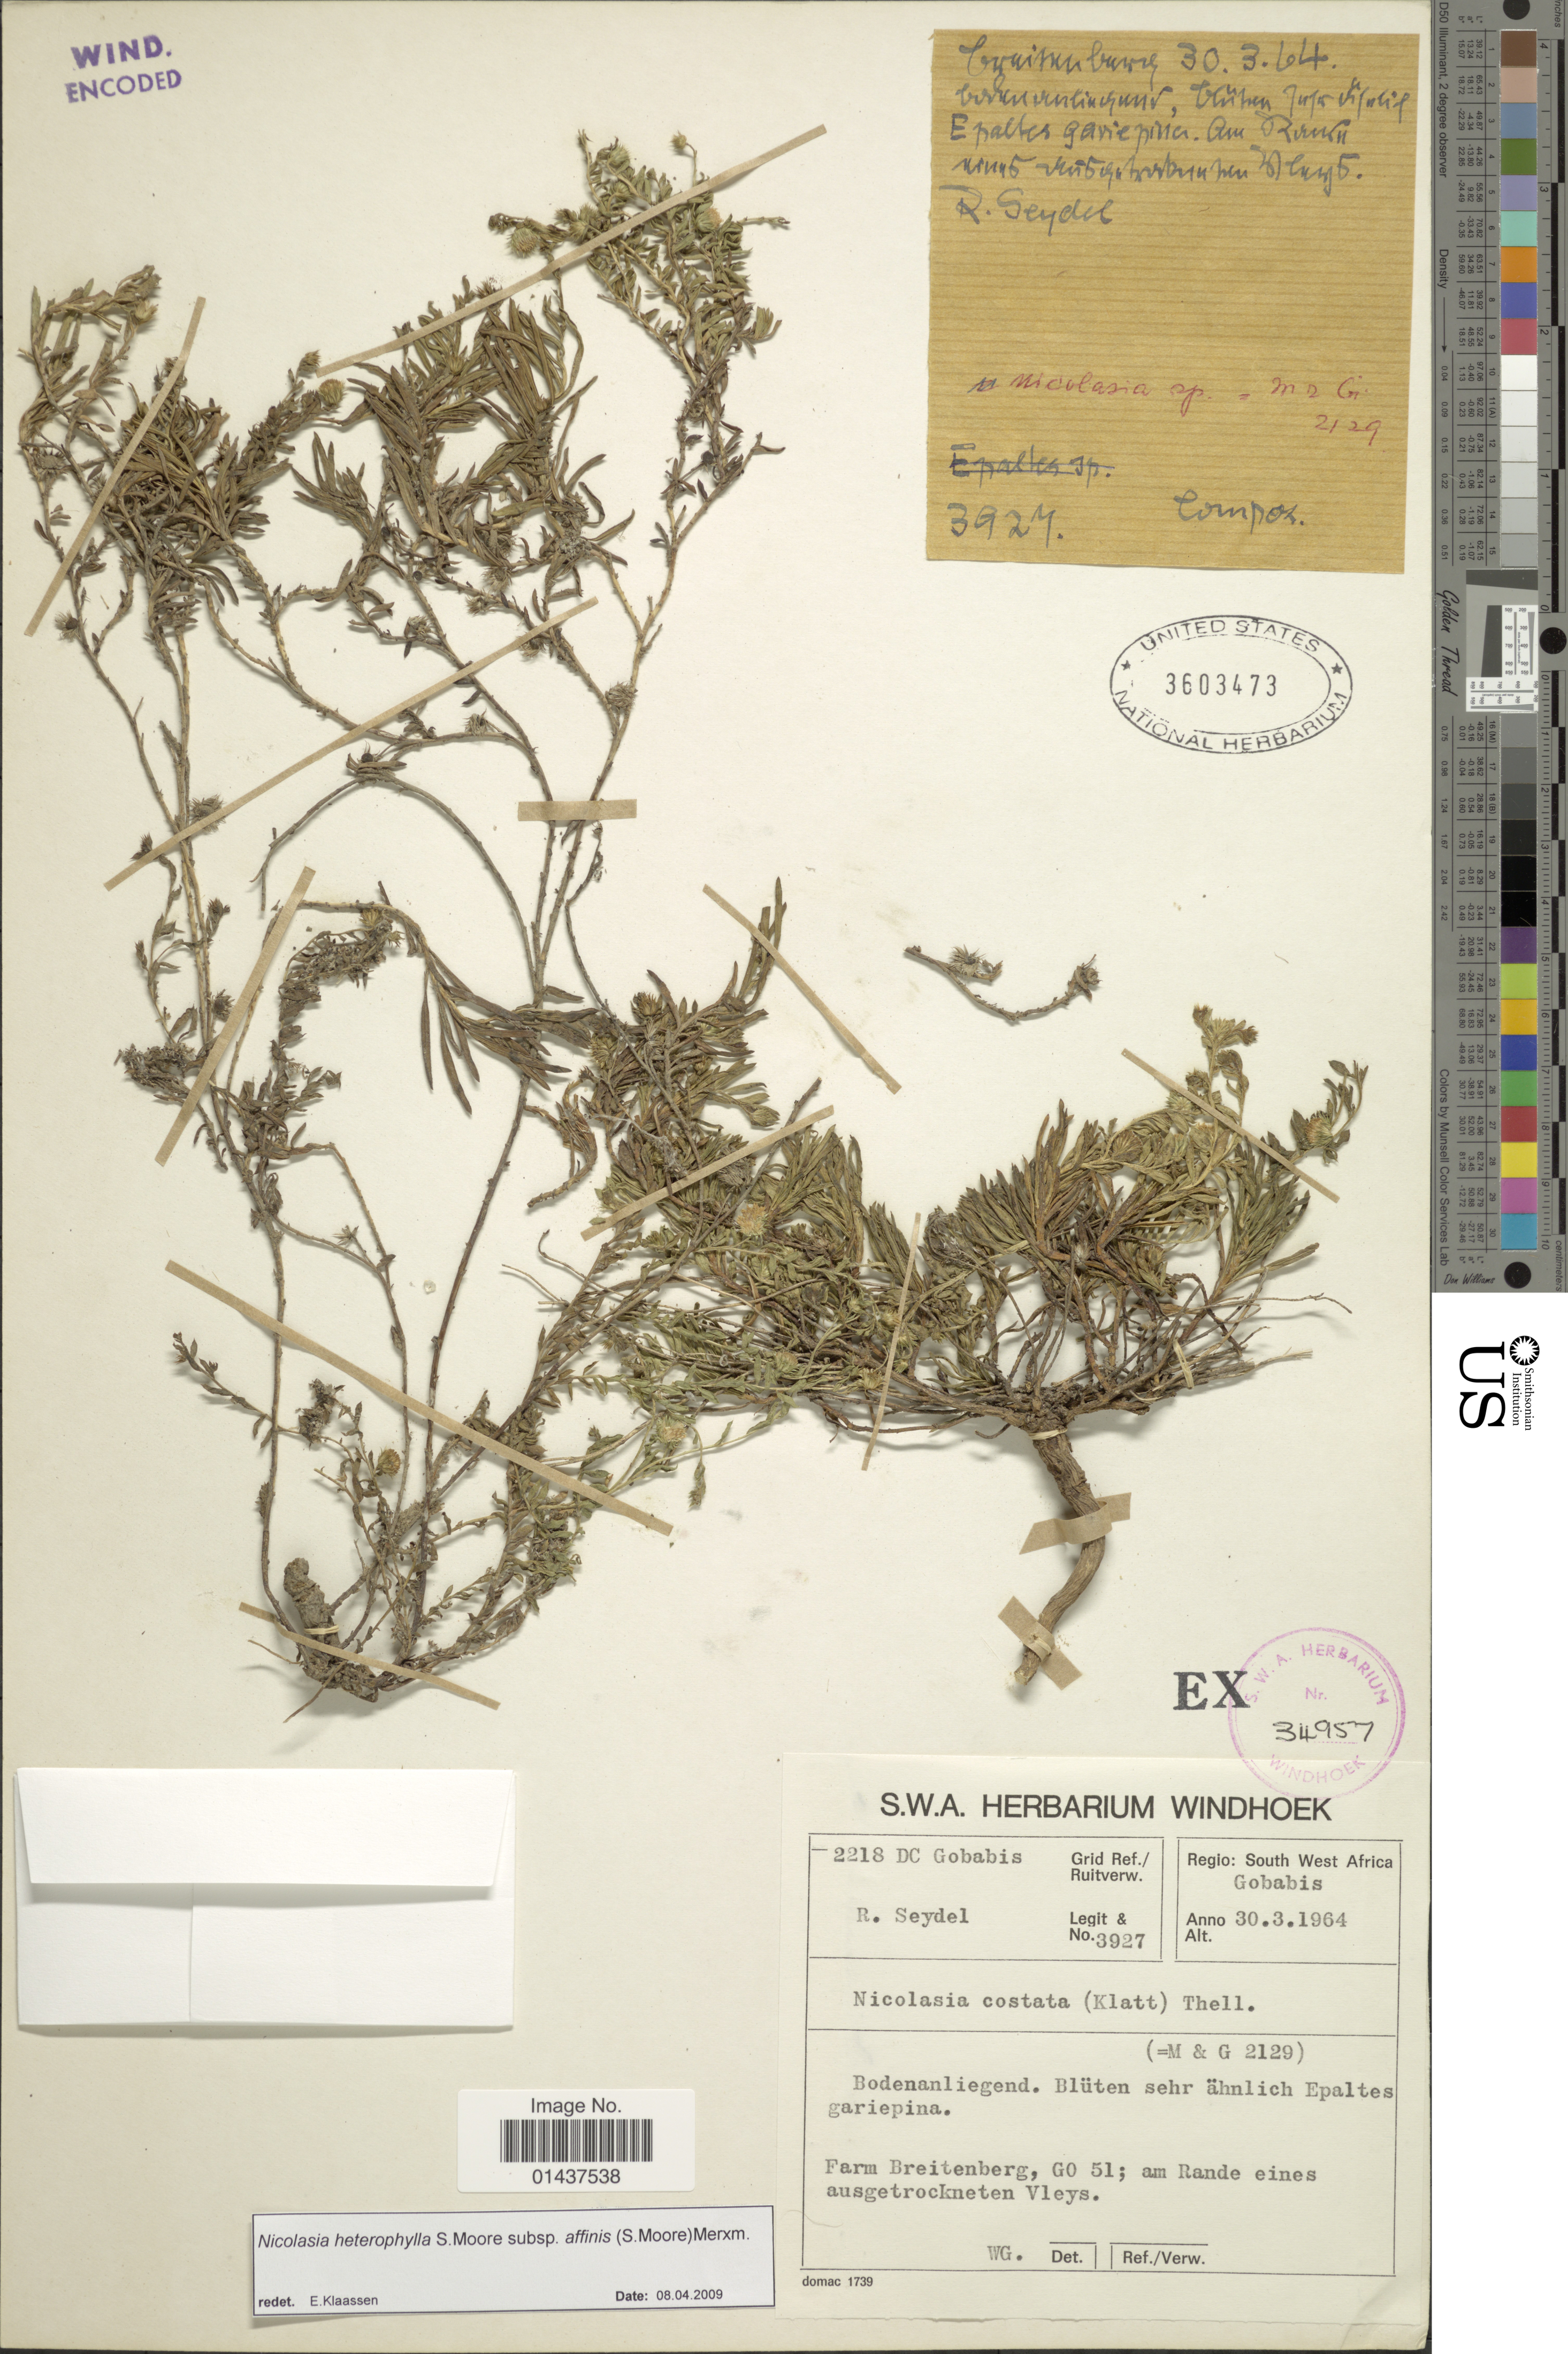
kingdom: Plantae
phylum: Tracheophyta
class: Magnoliopsida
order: Asterales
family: Asteraceae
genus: Nicolasia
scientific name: Nicolasia costata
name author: (Klatt) Thell.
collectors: R. Seydel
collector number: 3927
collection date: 1964-03-30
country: Namibia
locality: Regio: South West Africa, Gobabis, Bodenanliegend. Blüten sehr ähnlich Epaltes gariepina, Farm Breitenberg, GO 51; am Rande eines ausgetrockneten Vleys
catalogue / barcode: US 3603473